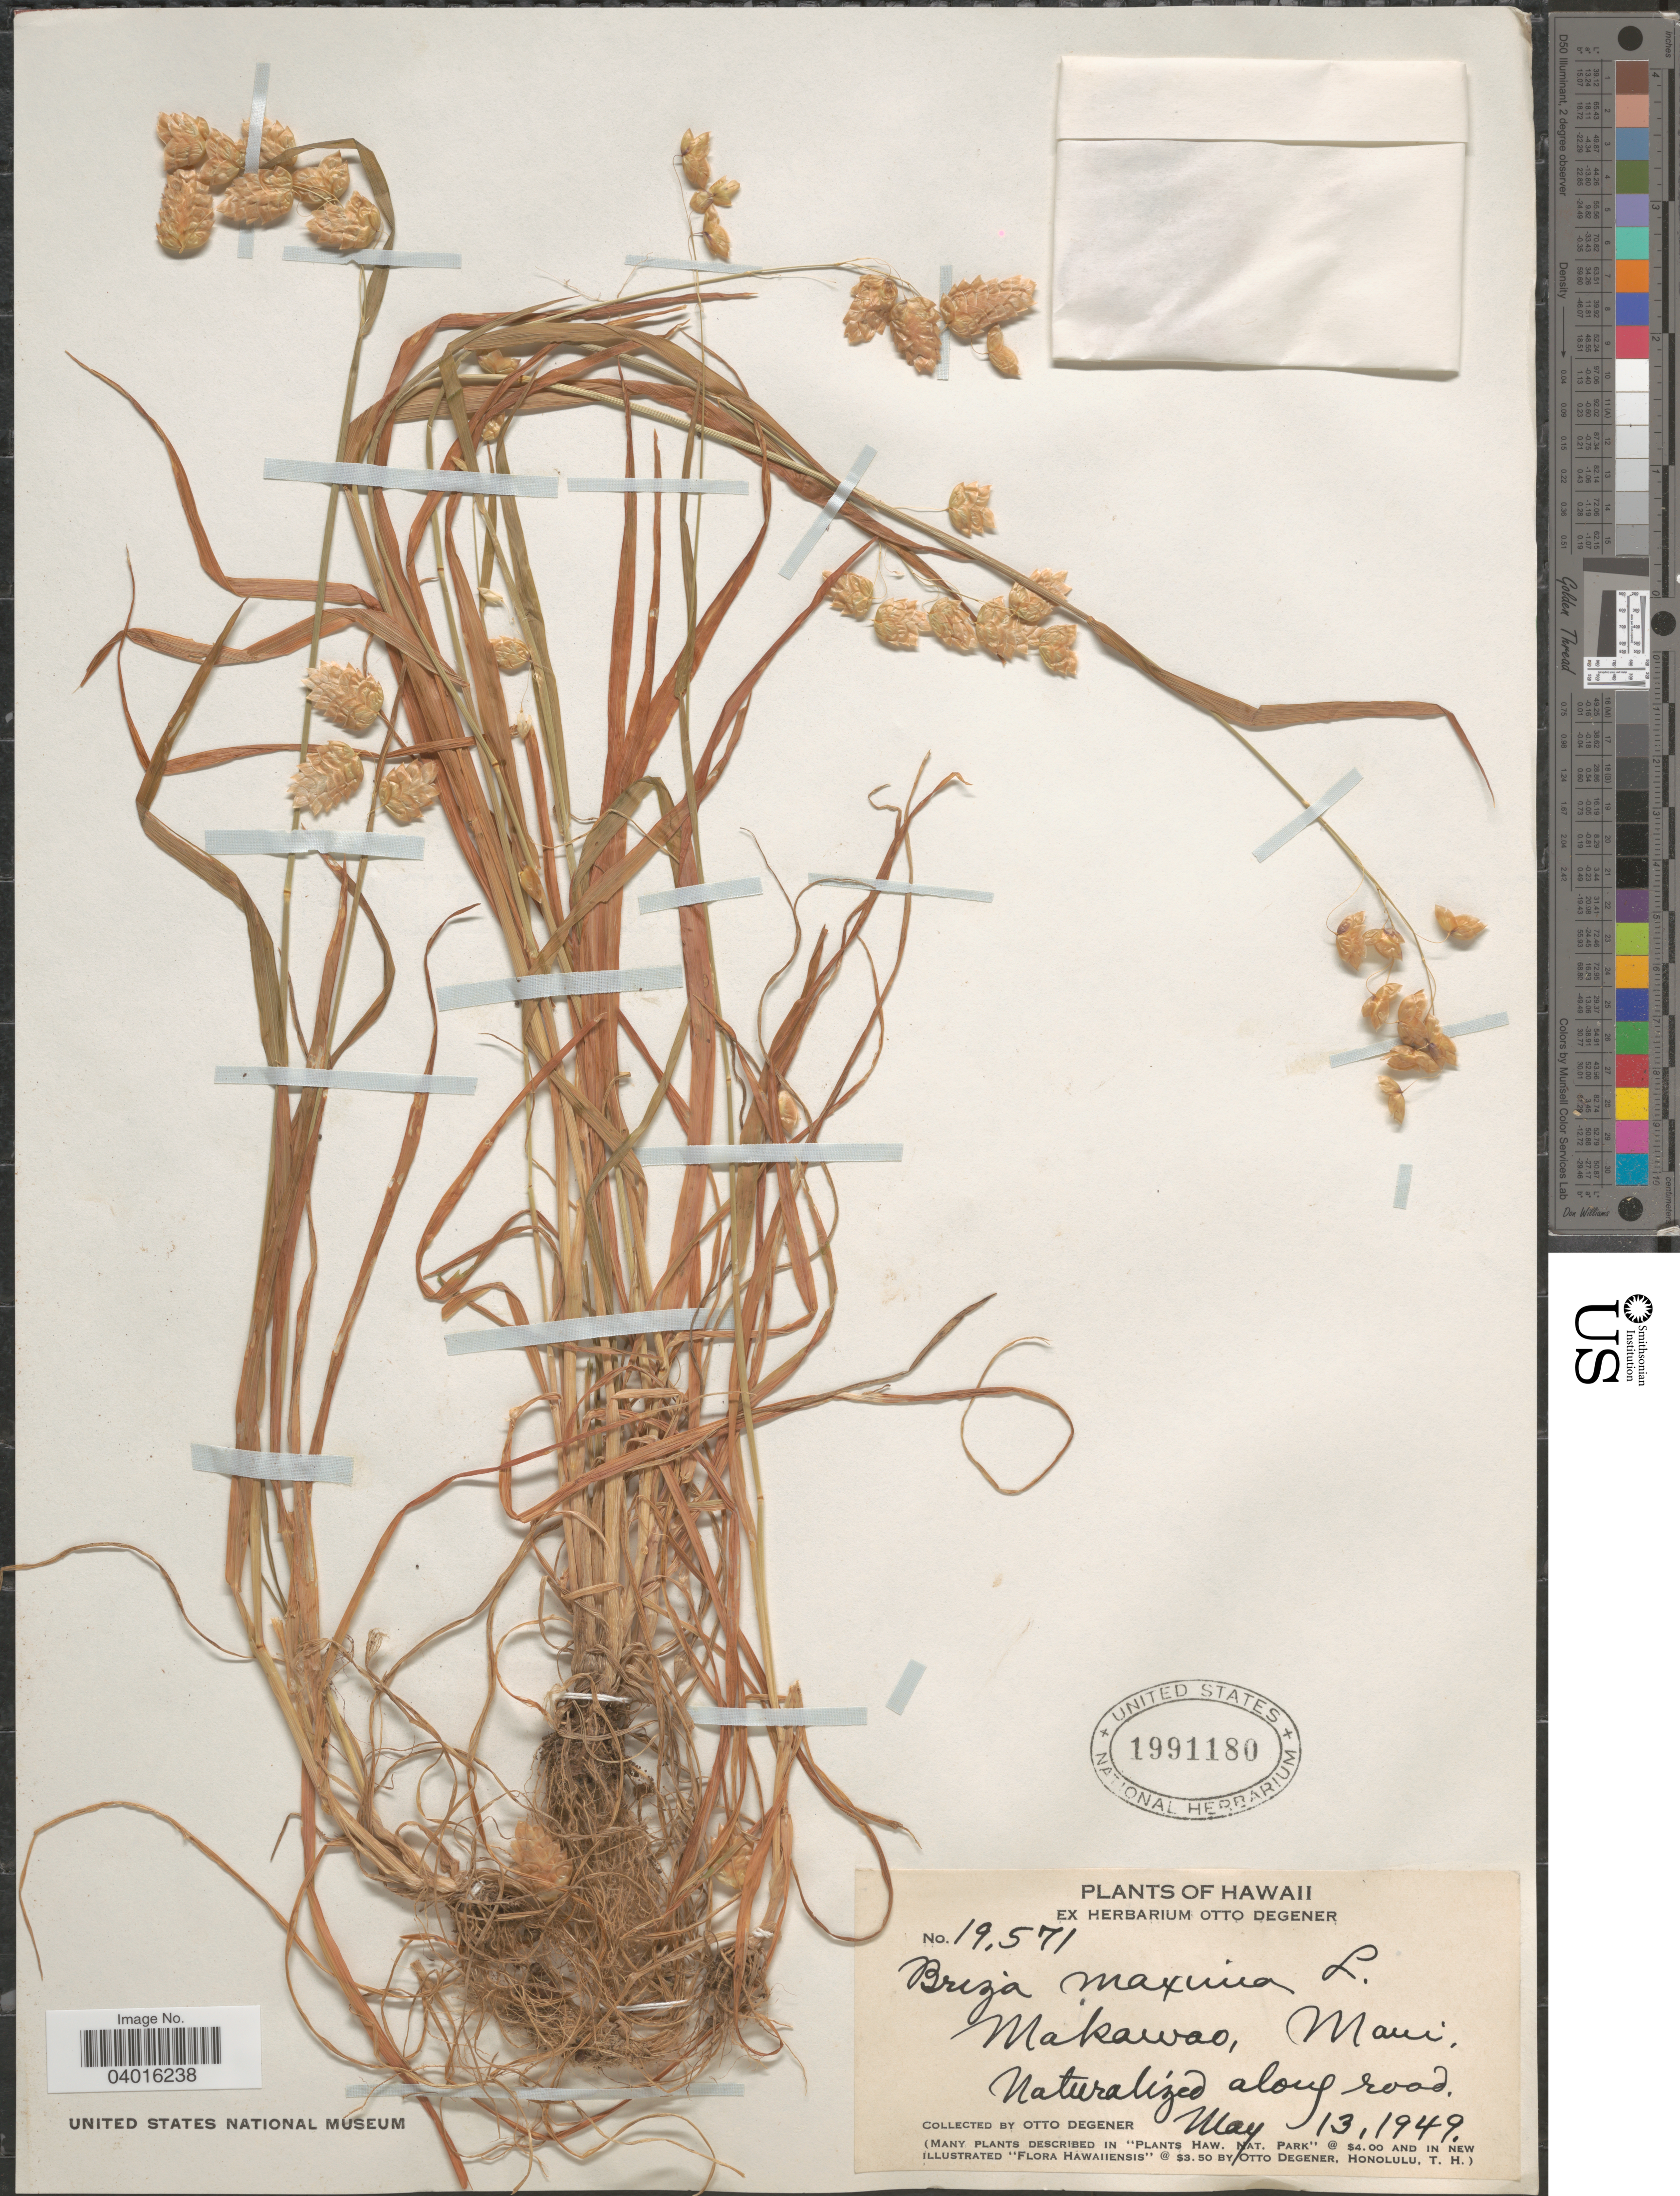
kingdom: Plantae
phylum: Tracheophyta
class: Liliopsida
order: Poales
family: Poaceae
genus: Briza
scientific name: Briza maxima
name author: L.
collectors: O. Degener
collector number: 19571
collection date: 1949-05-13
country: United States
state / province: Hawaii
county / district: Maui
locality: Makawao, Maui. Naturalized along road.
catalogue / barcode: US 1991180